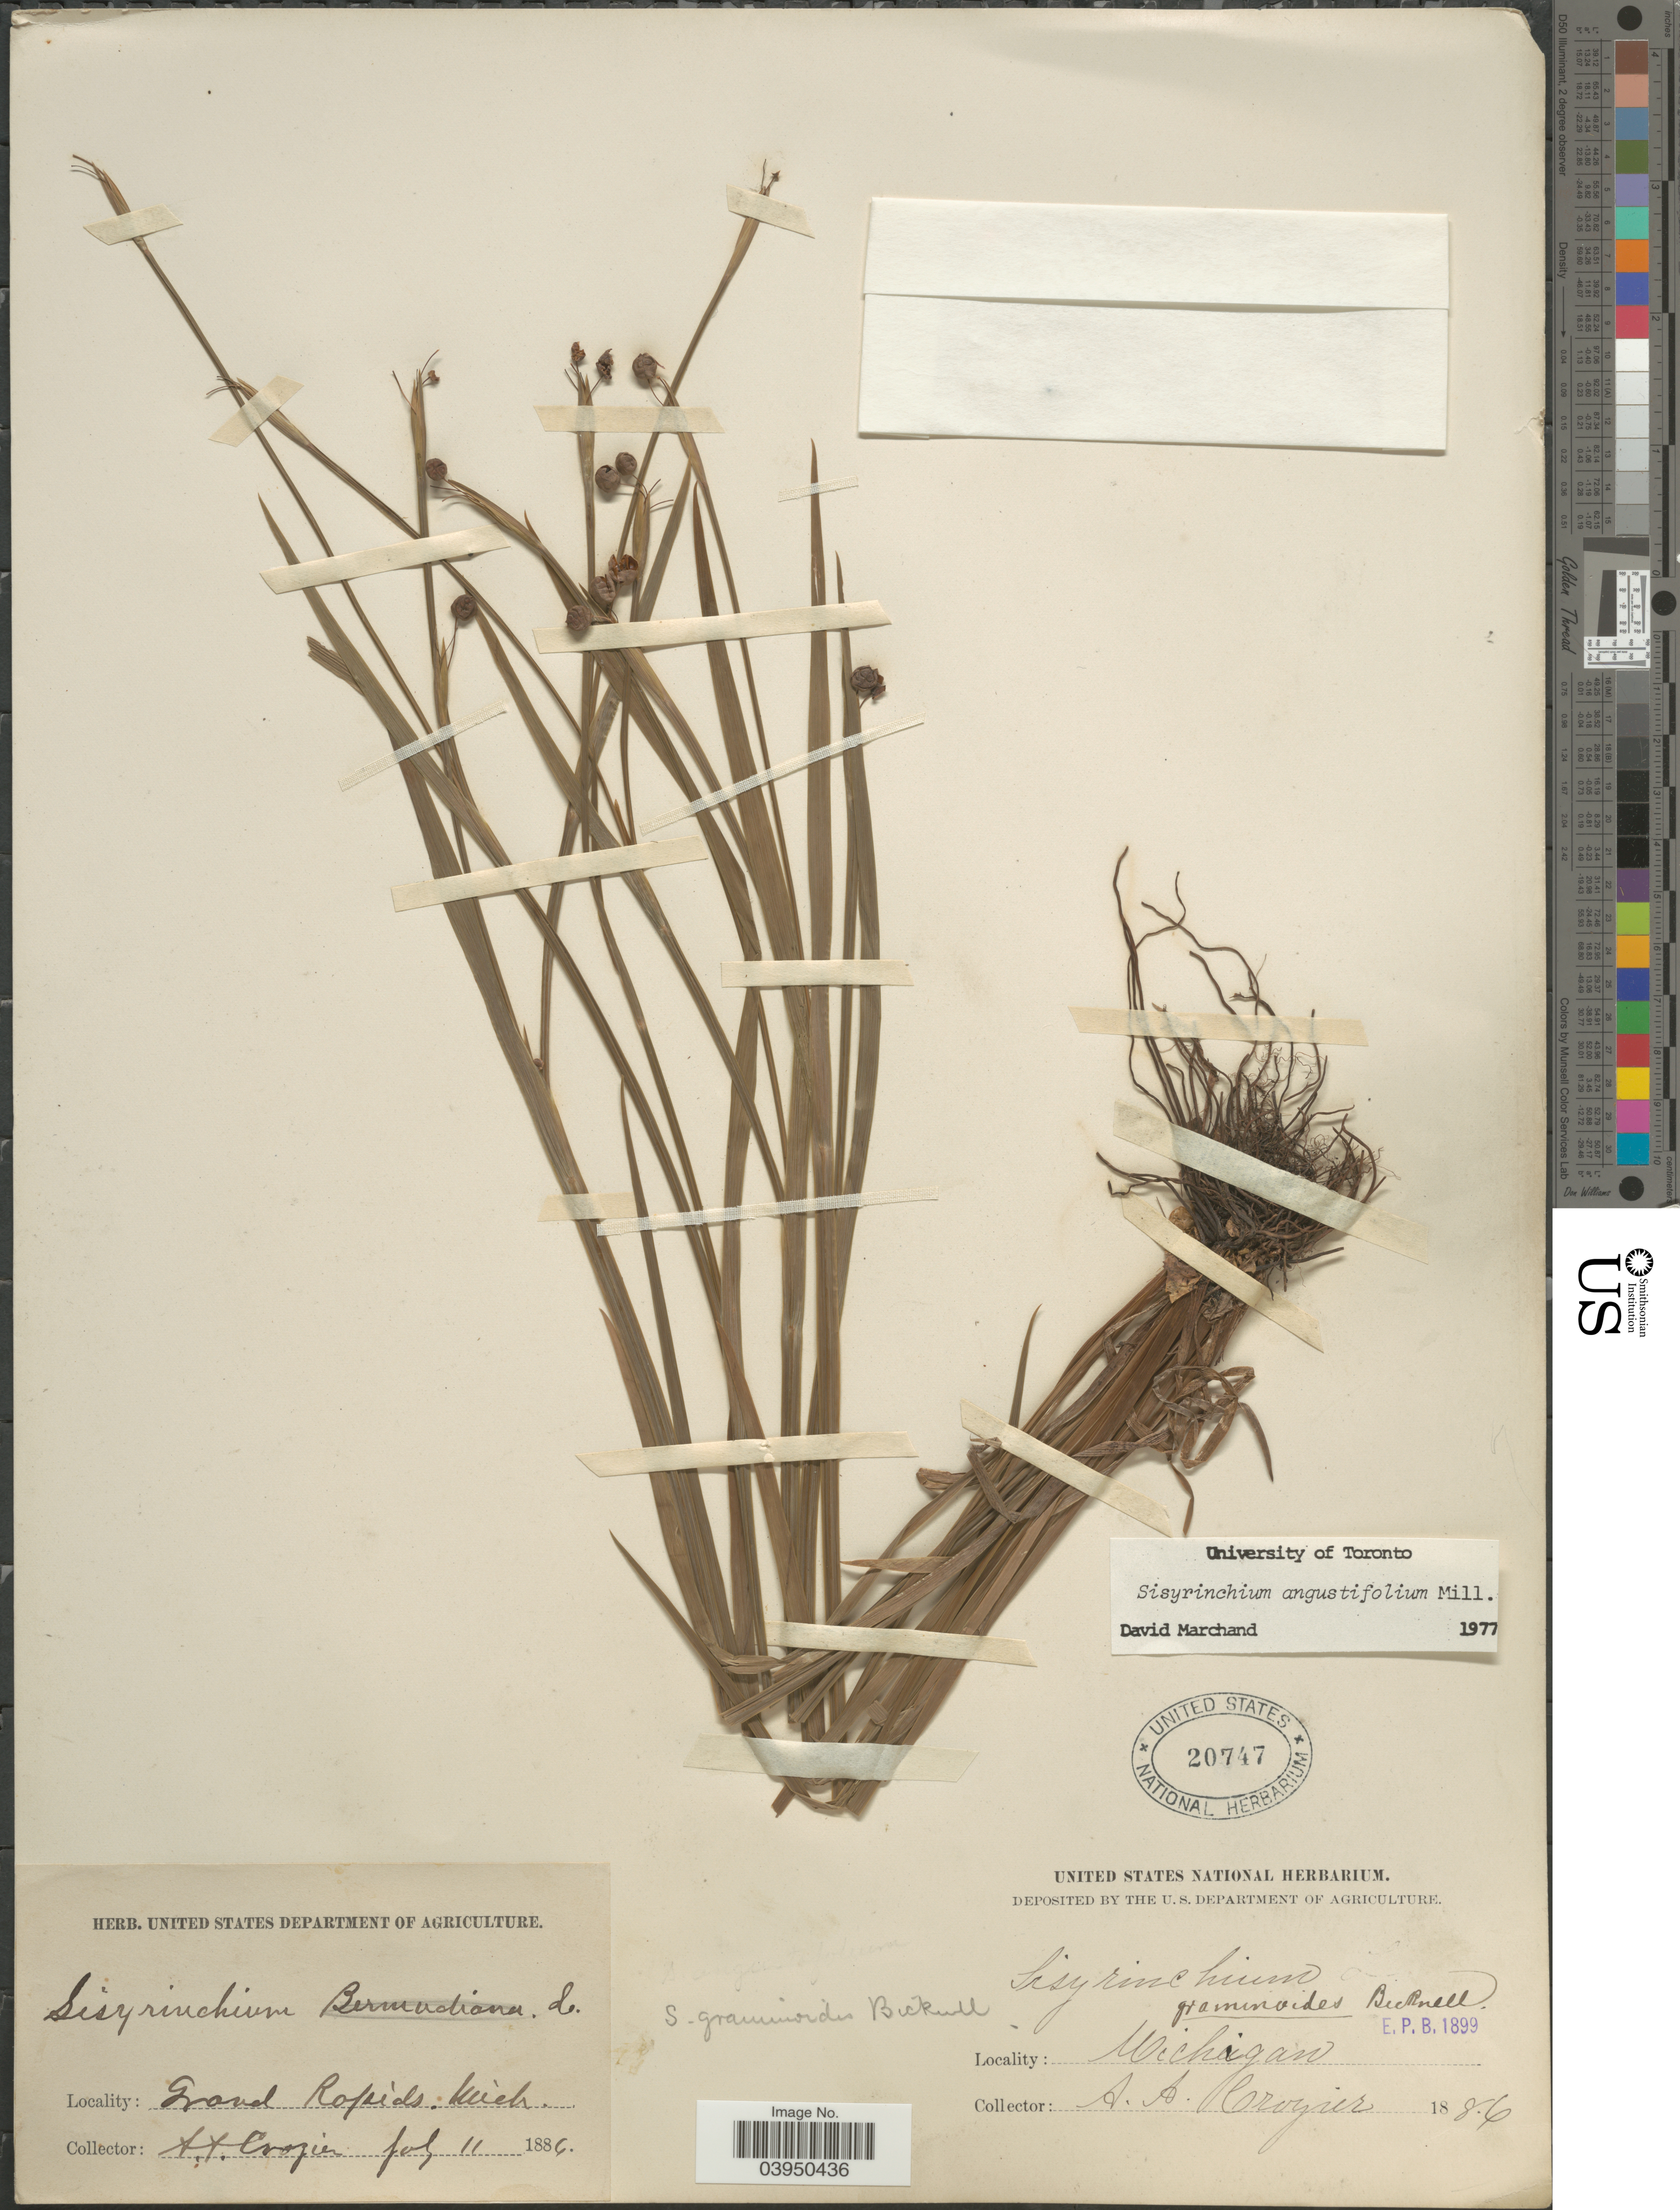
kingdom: Plantae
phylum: Tracheophyta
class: Liliopsida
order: Asparagales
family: Iridaceae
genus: Sisyrinchium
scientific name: Sisyrinchium angustifolium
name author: Mill.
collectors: A. Crozier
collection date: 1886-07-11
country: United States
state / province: Michigan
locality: Grand Rapids.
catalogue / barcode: US 20747